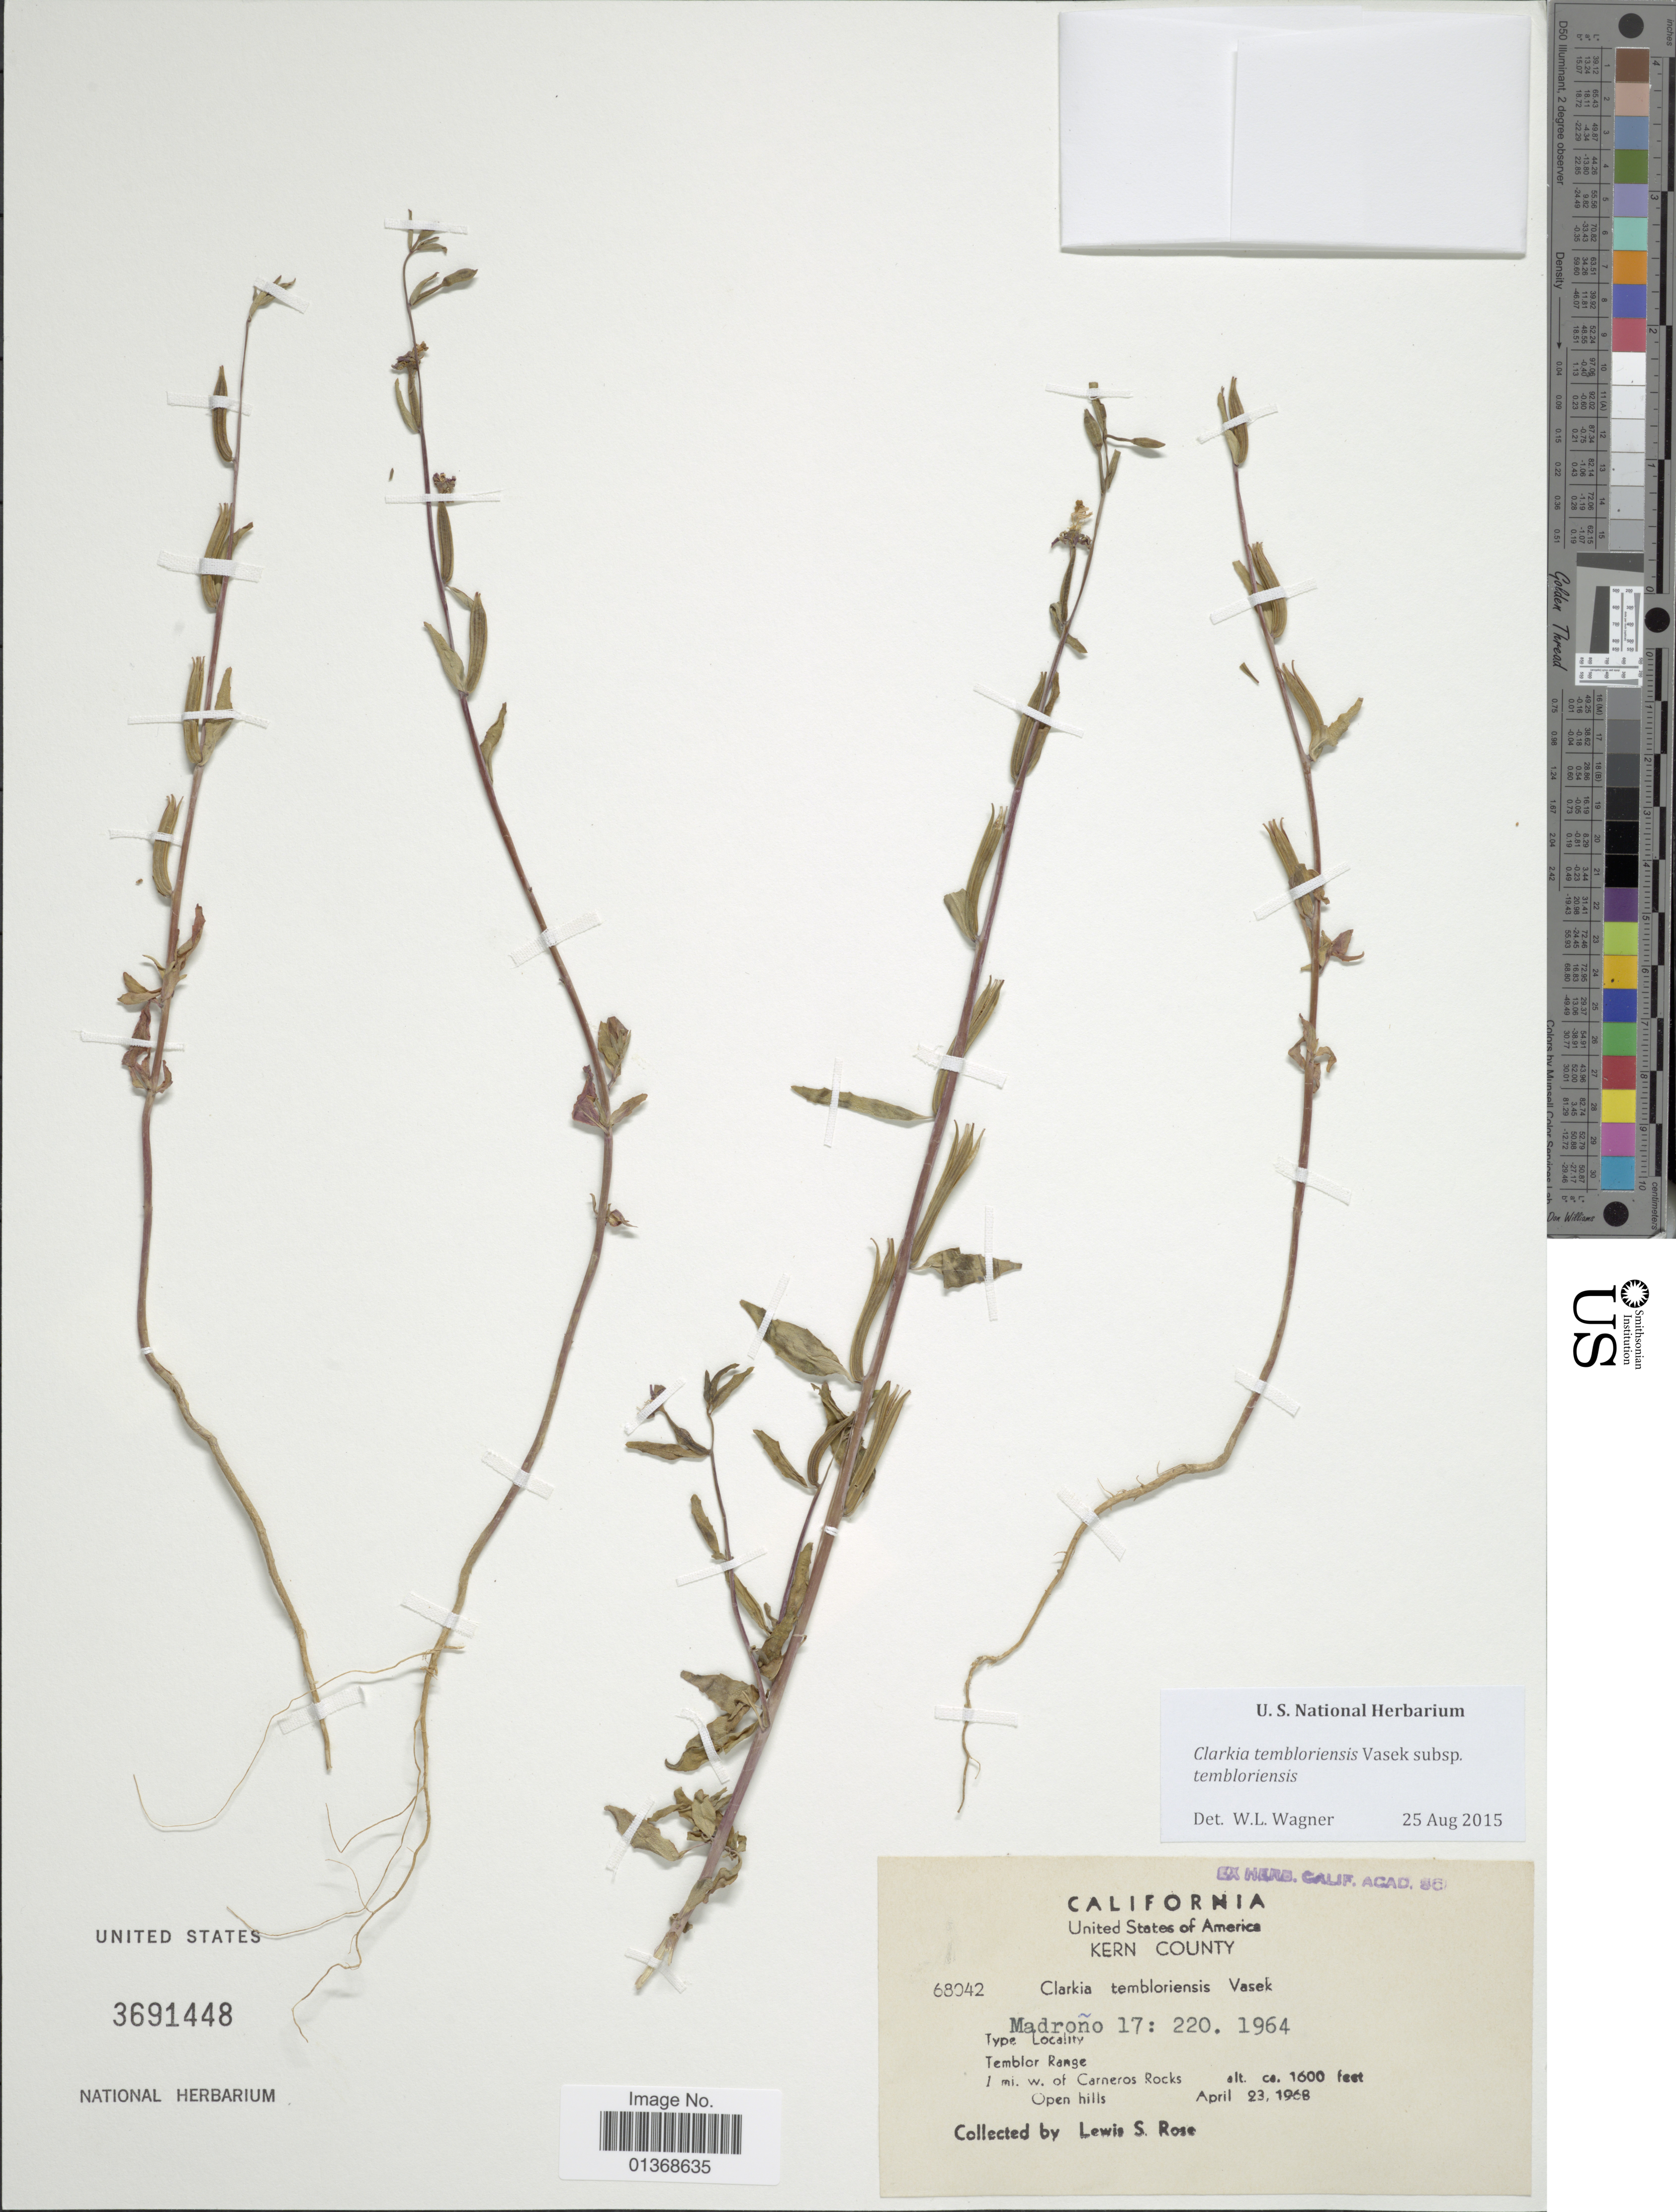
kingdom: Plantae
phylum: Tracheophyta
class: Magnoliopsida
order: Myrtales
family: Onagraceae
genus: Clarkia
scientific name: Clarkia tembloriensis subsp. tembloriensis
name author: Vasek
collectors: L. S. Rose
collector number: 68042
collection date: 1968-04-23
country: United States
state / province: California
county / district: Kern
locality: Kern County, Temblor Range, 1 mi. w. of Carneros Rocks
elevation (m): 488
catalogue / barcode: US 3691448